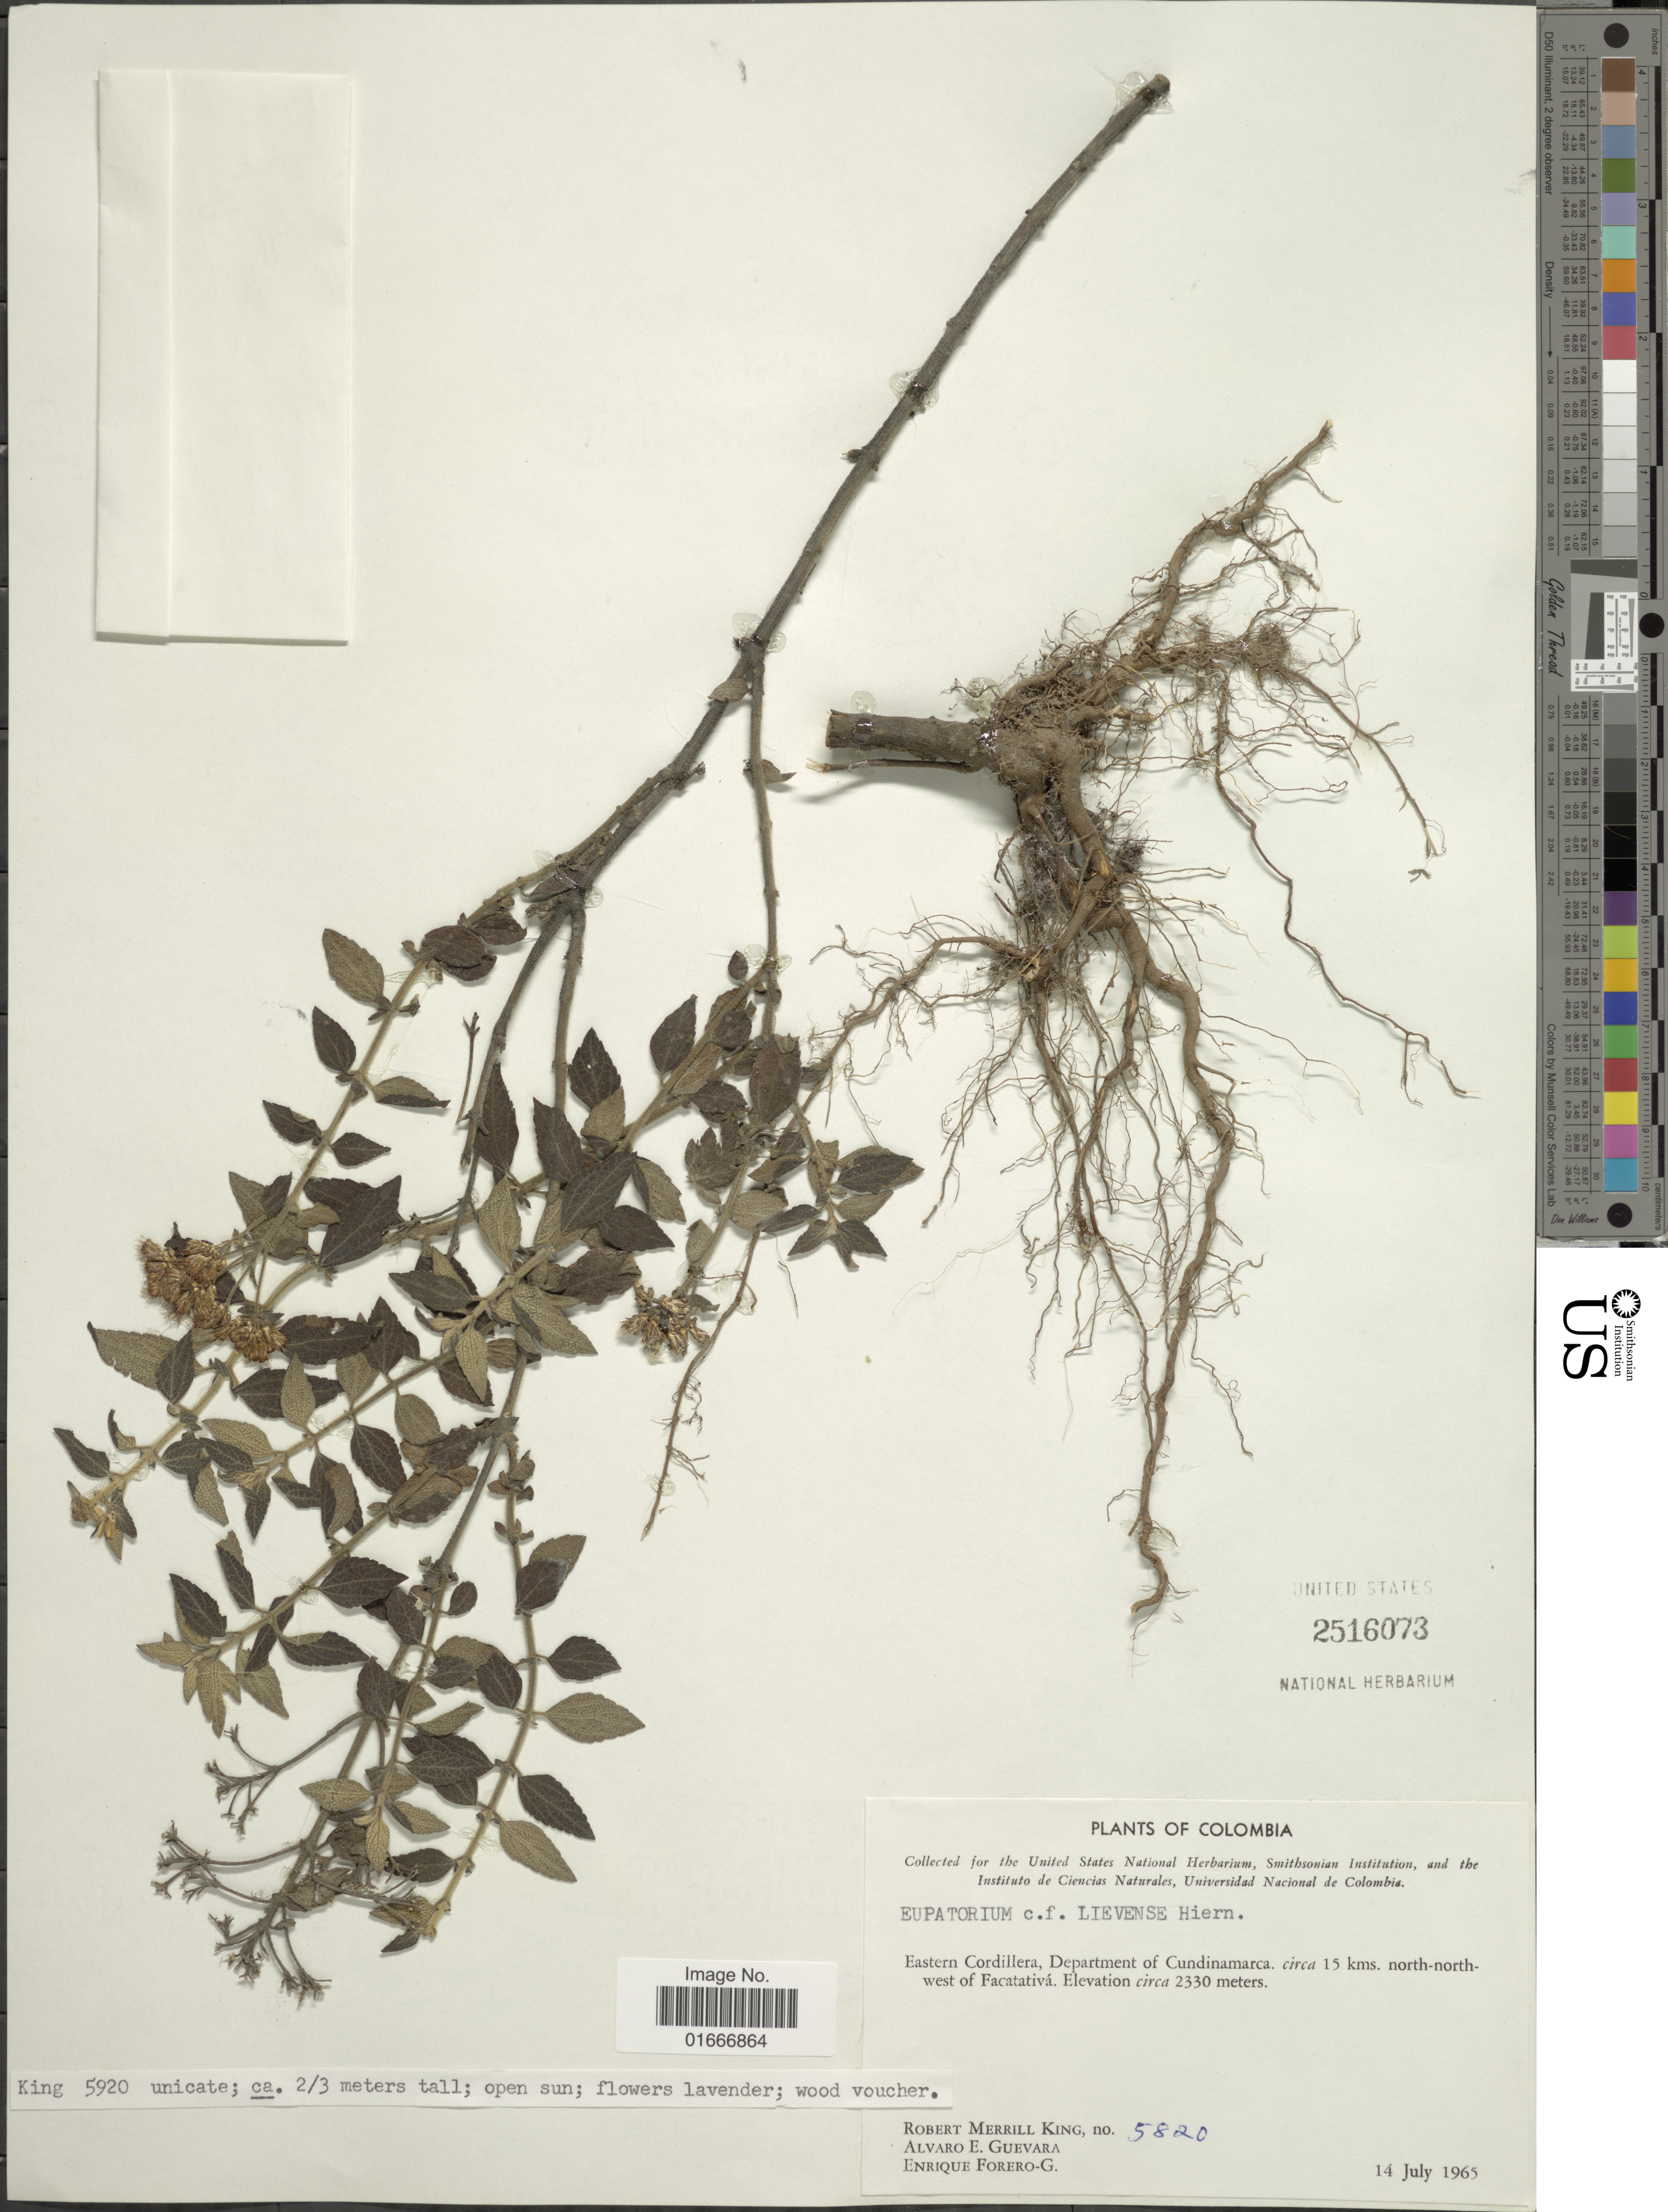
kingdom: Plantae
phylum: Tracheophyta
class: Magnoliopsida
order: Asterales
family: Asteraceae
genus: Chromolaena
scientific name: Chromolaena tacotana var. trineurolepis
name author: H. Rob.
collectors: R. M. King, A. E. Guevara & E. Forero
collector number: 5820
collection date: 1965-07-14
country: Colombia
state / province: Cundinamarca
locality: Colombia, Eastern Cordillera, Departament of Cundinamarca. circa 15 kms. north-north-west of Facatativa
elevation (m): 2330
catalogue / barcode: US 2516073